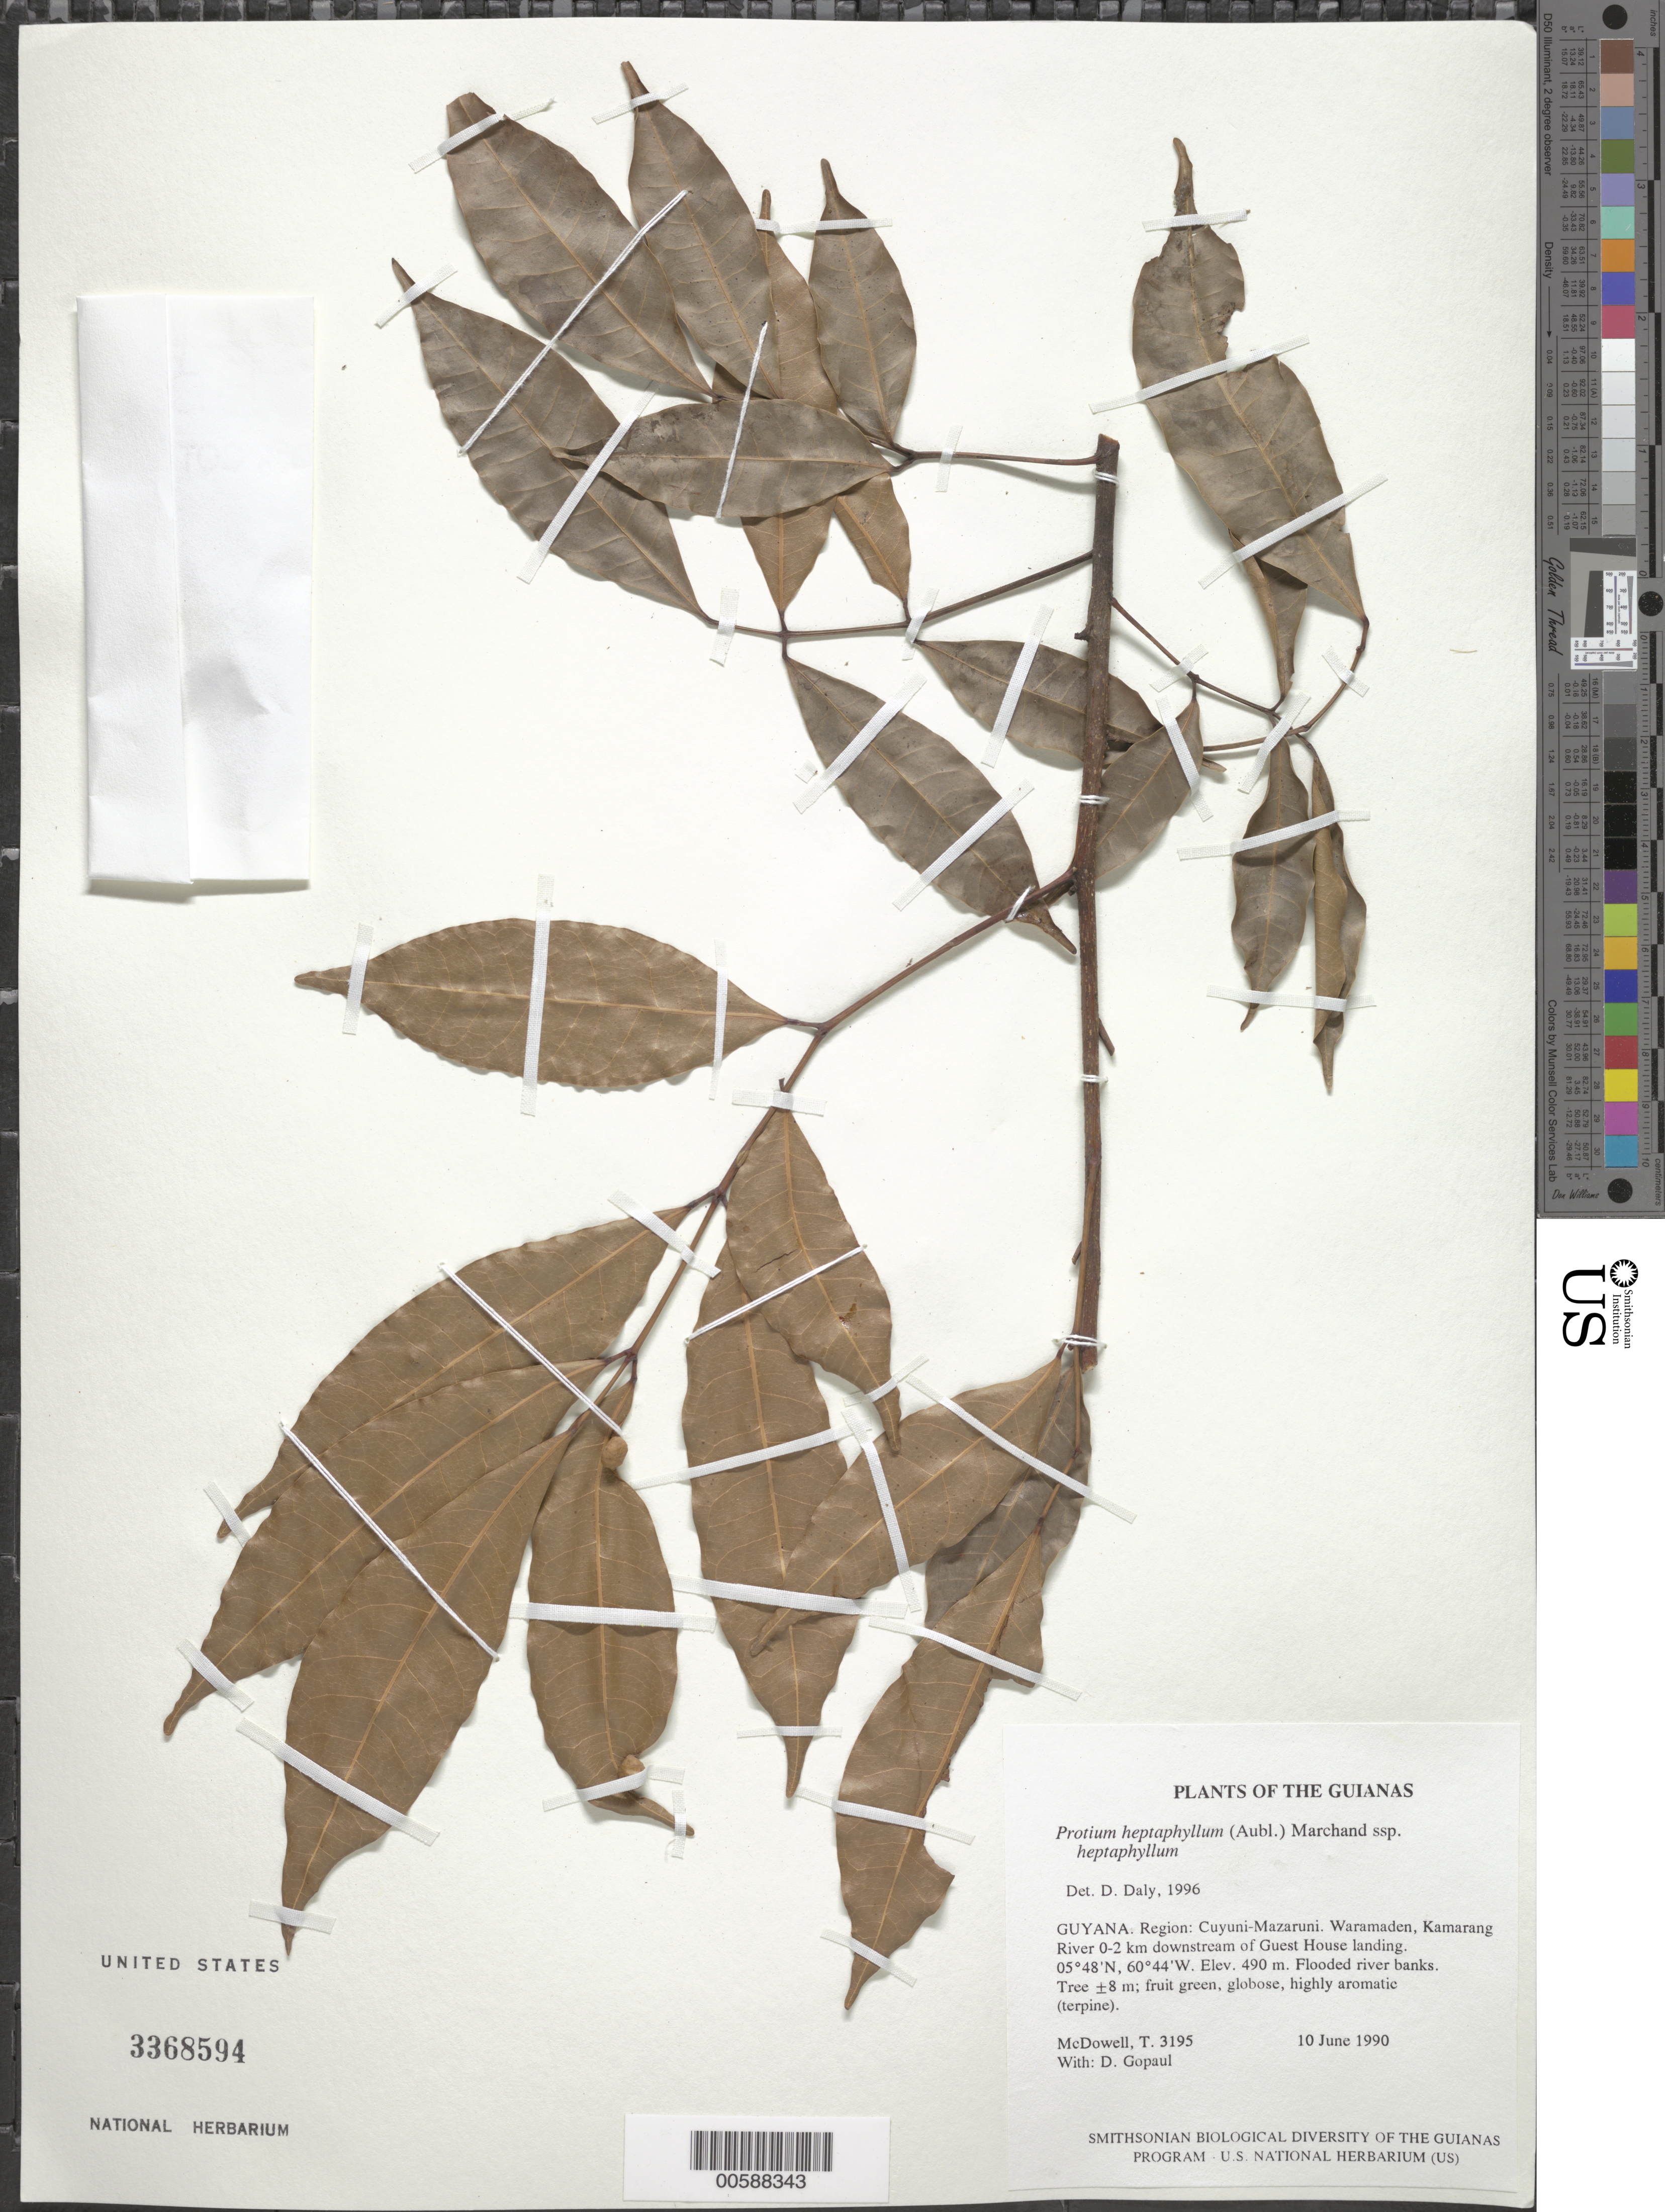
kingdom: Plantae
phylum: Tracheophyta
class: Magnoliopsida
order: Sapindales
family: Burseraceae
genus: Protium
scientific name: Protium heptaphyllum subsp. heptaphyllum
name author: (Aubl.) Marchand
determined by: Daly, D. C.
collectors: T. McDowell & D. Gopaul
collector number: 3195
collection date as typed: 10 June 1990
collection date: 1990-06-10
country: Guyana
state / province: Cuyuni-Mazaruni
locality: Waramaden, Kamarang River 0-2 km downstream of Guest House landing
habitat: Flooded river banks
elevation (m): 490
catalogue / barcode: US 3368594